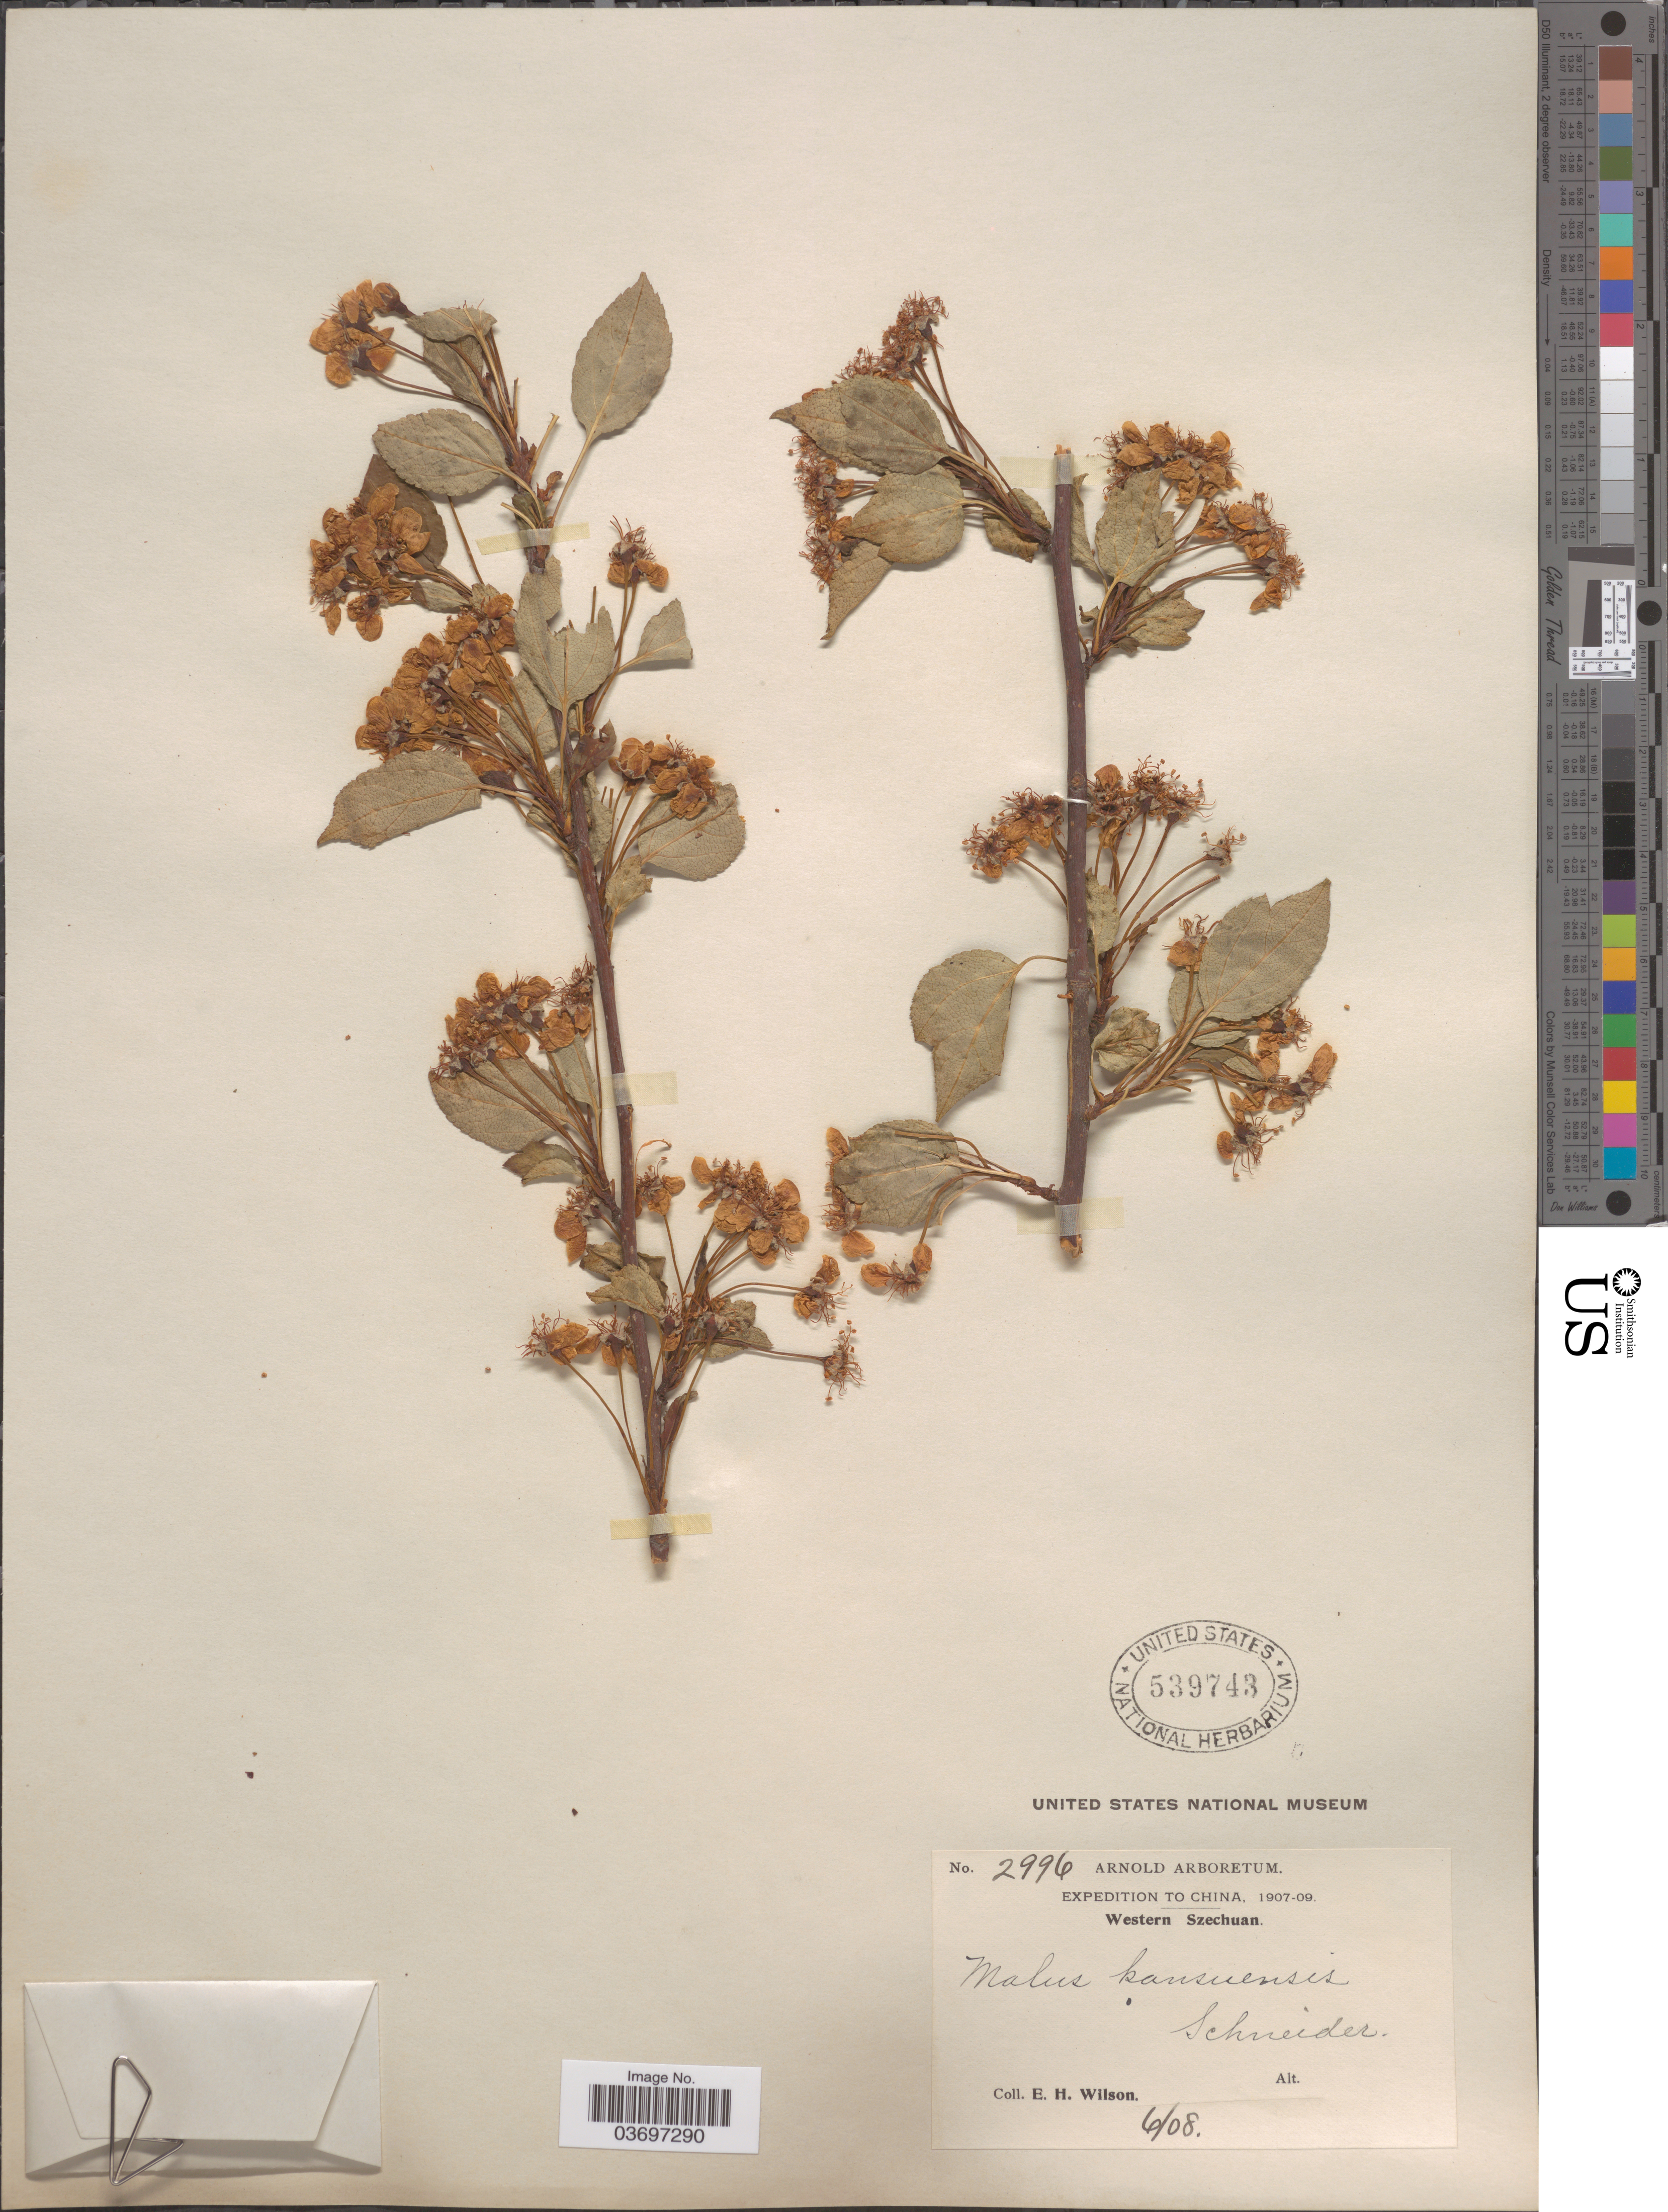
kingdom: Plantae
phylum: Tracheophyta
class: Magnoliopsida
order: Rosales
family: Rosaceae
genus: Malus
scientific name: Malus kansuensis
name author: (Batalin) C.K. Schneid.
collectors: E. Wilson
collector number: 2996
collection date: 1908-06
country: China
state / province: Sichuan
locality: Western Szechuan.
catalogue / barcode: US 539743